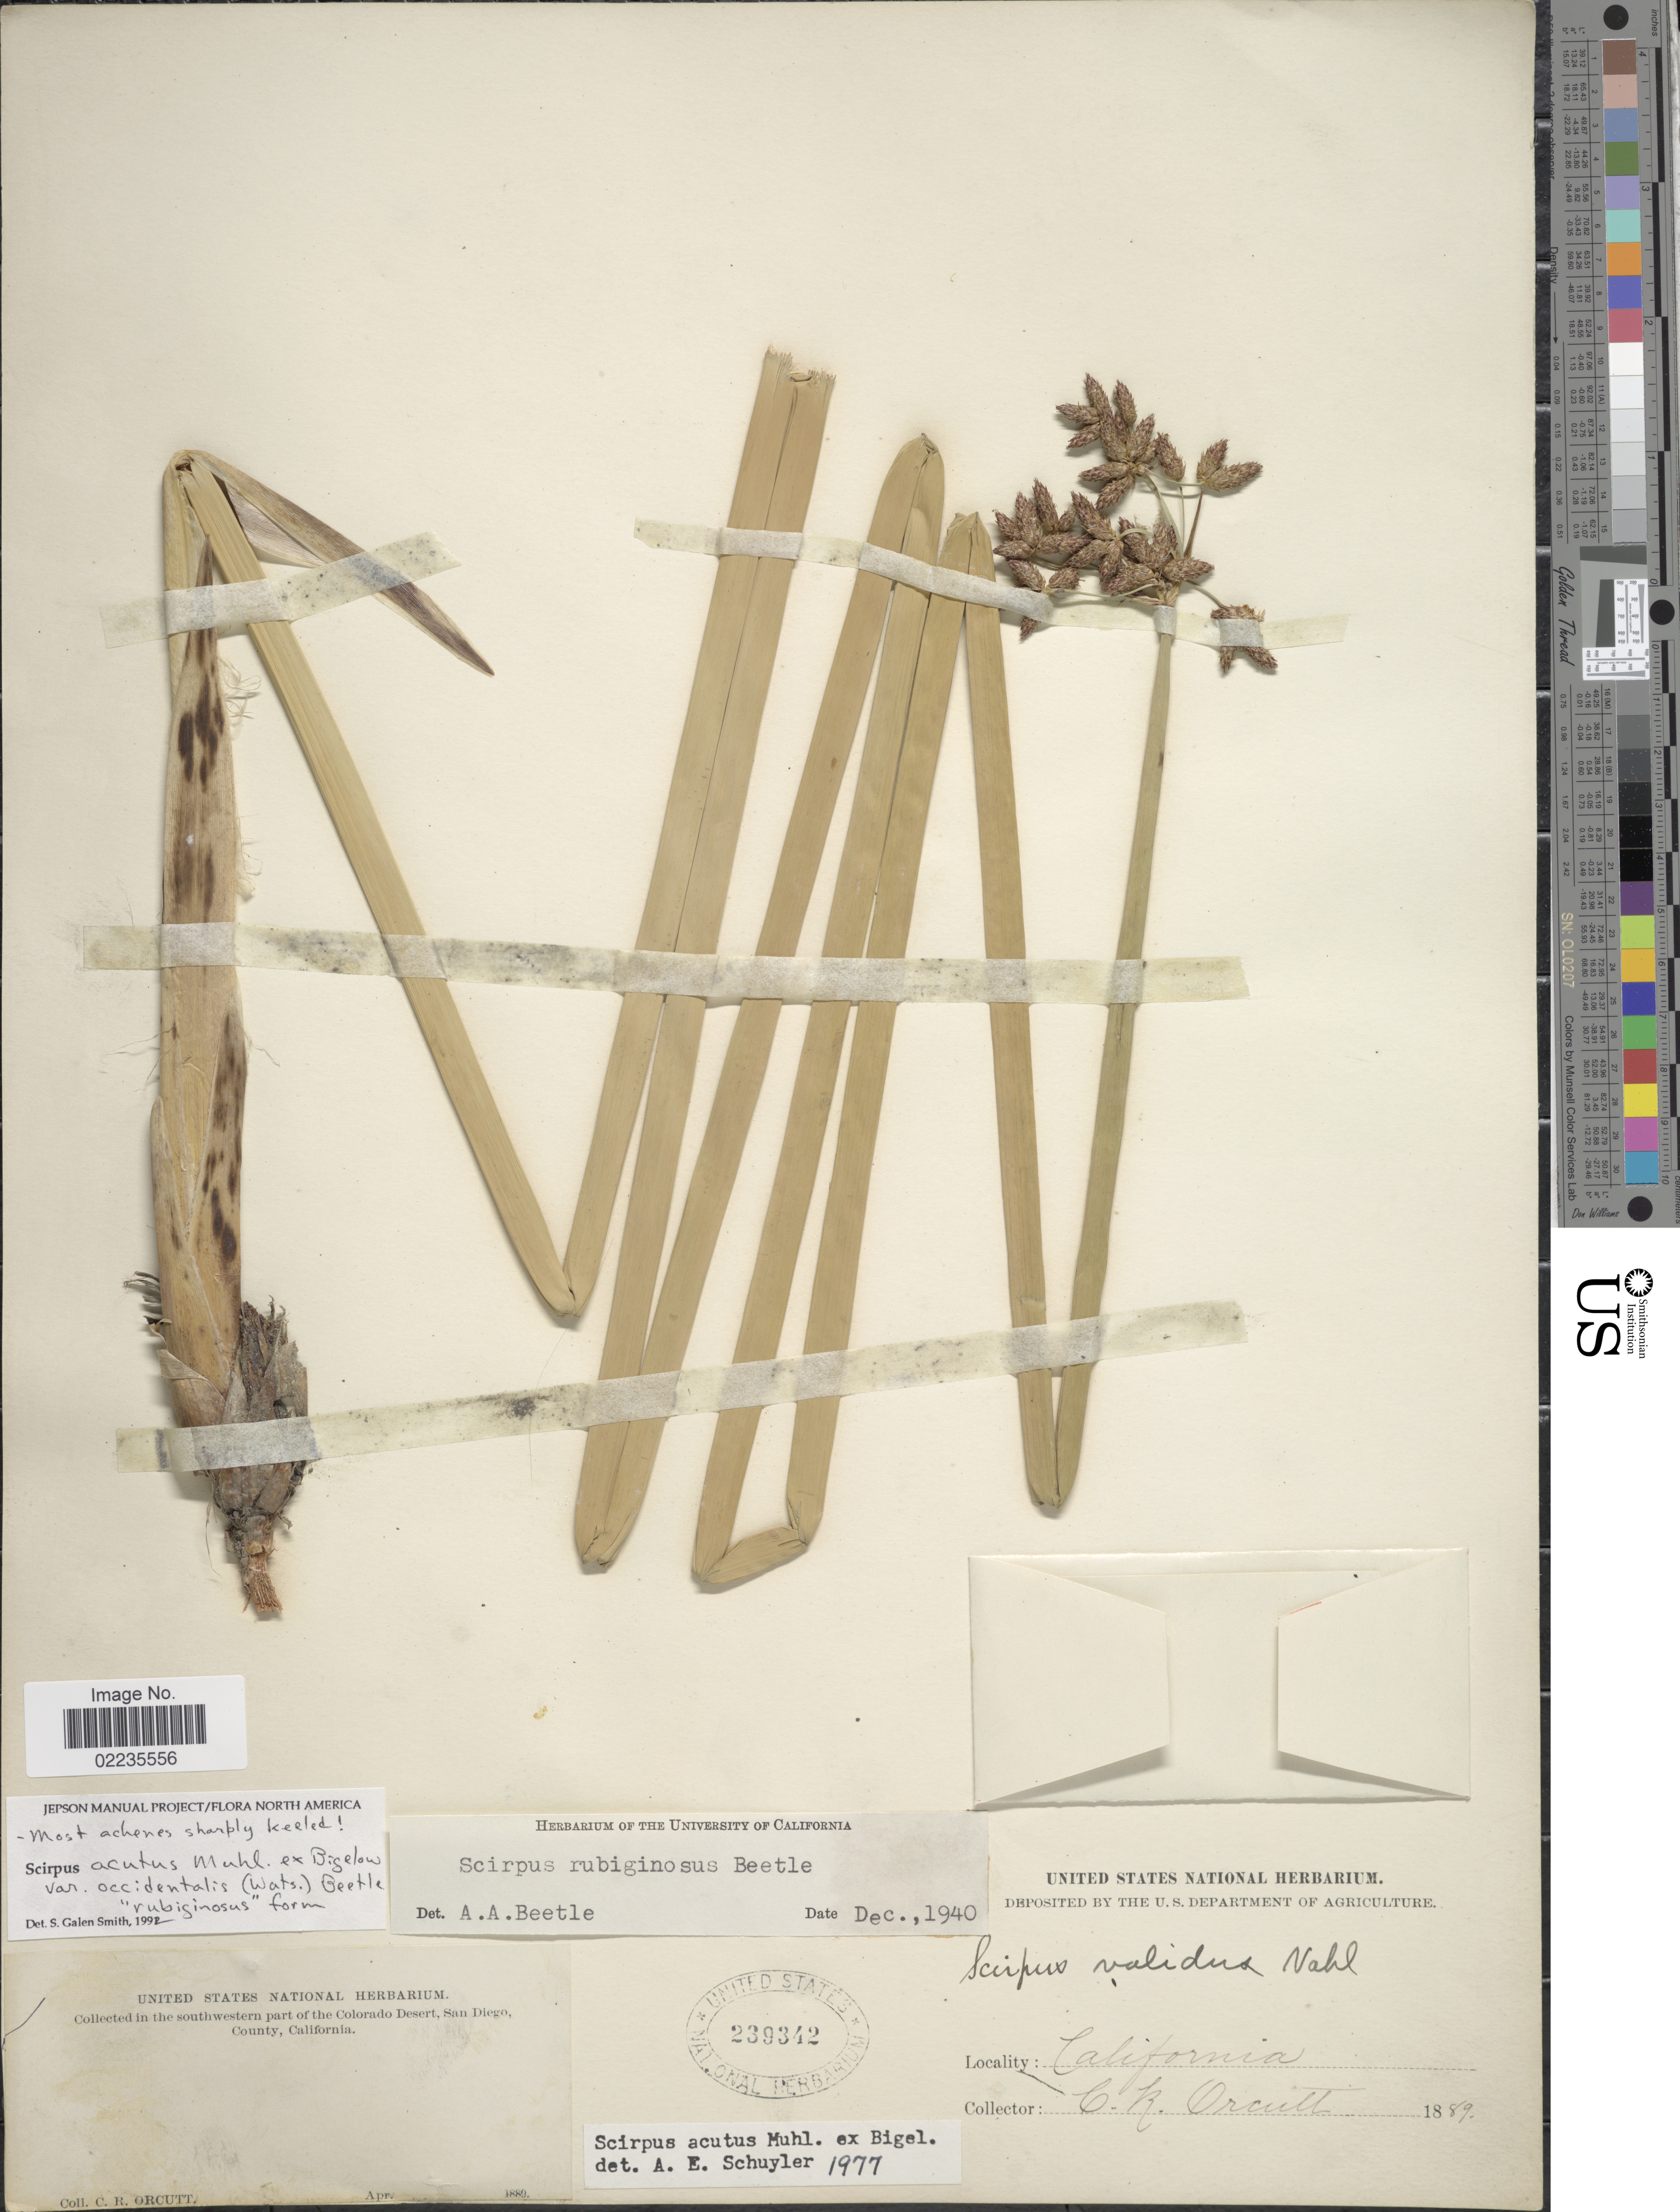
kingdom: Plantae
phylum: Tracheophyta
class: Liliopsida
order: Poales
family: Cyperaceae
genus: Schoenoplectus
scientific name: Schoenoplectus acutus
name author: (Muhl. ex Bigelow) Á. Löve & D. Löve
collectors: C. R. Orcutt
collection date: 1889-04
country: United States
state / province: California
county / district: San Diego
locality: In the southwestern part of the Colorado Desert, San Diego County, California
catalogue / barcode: US 239342